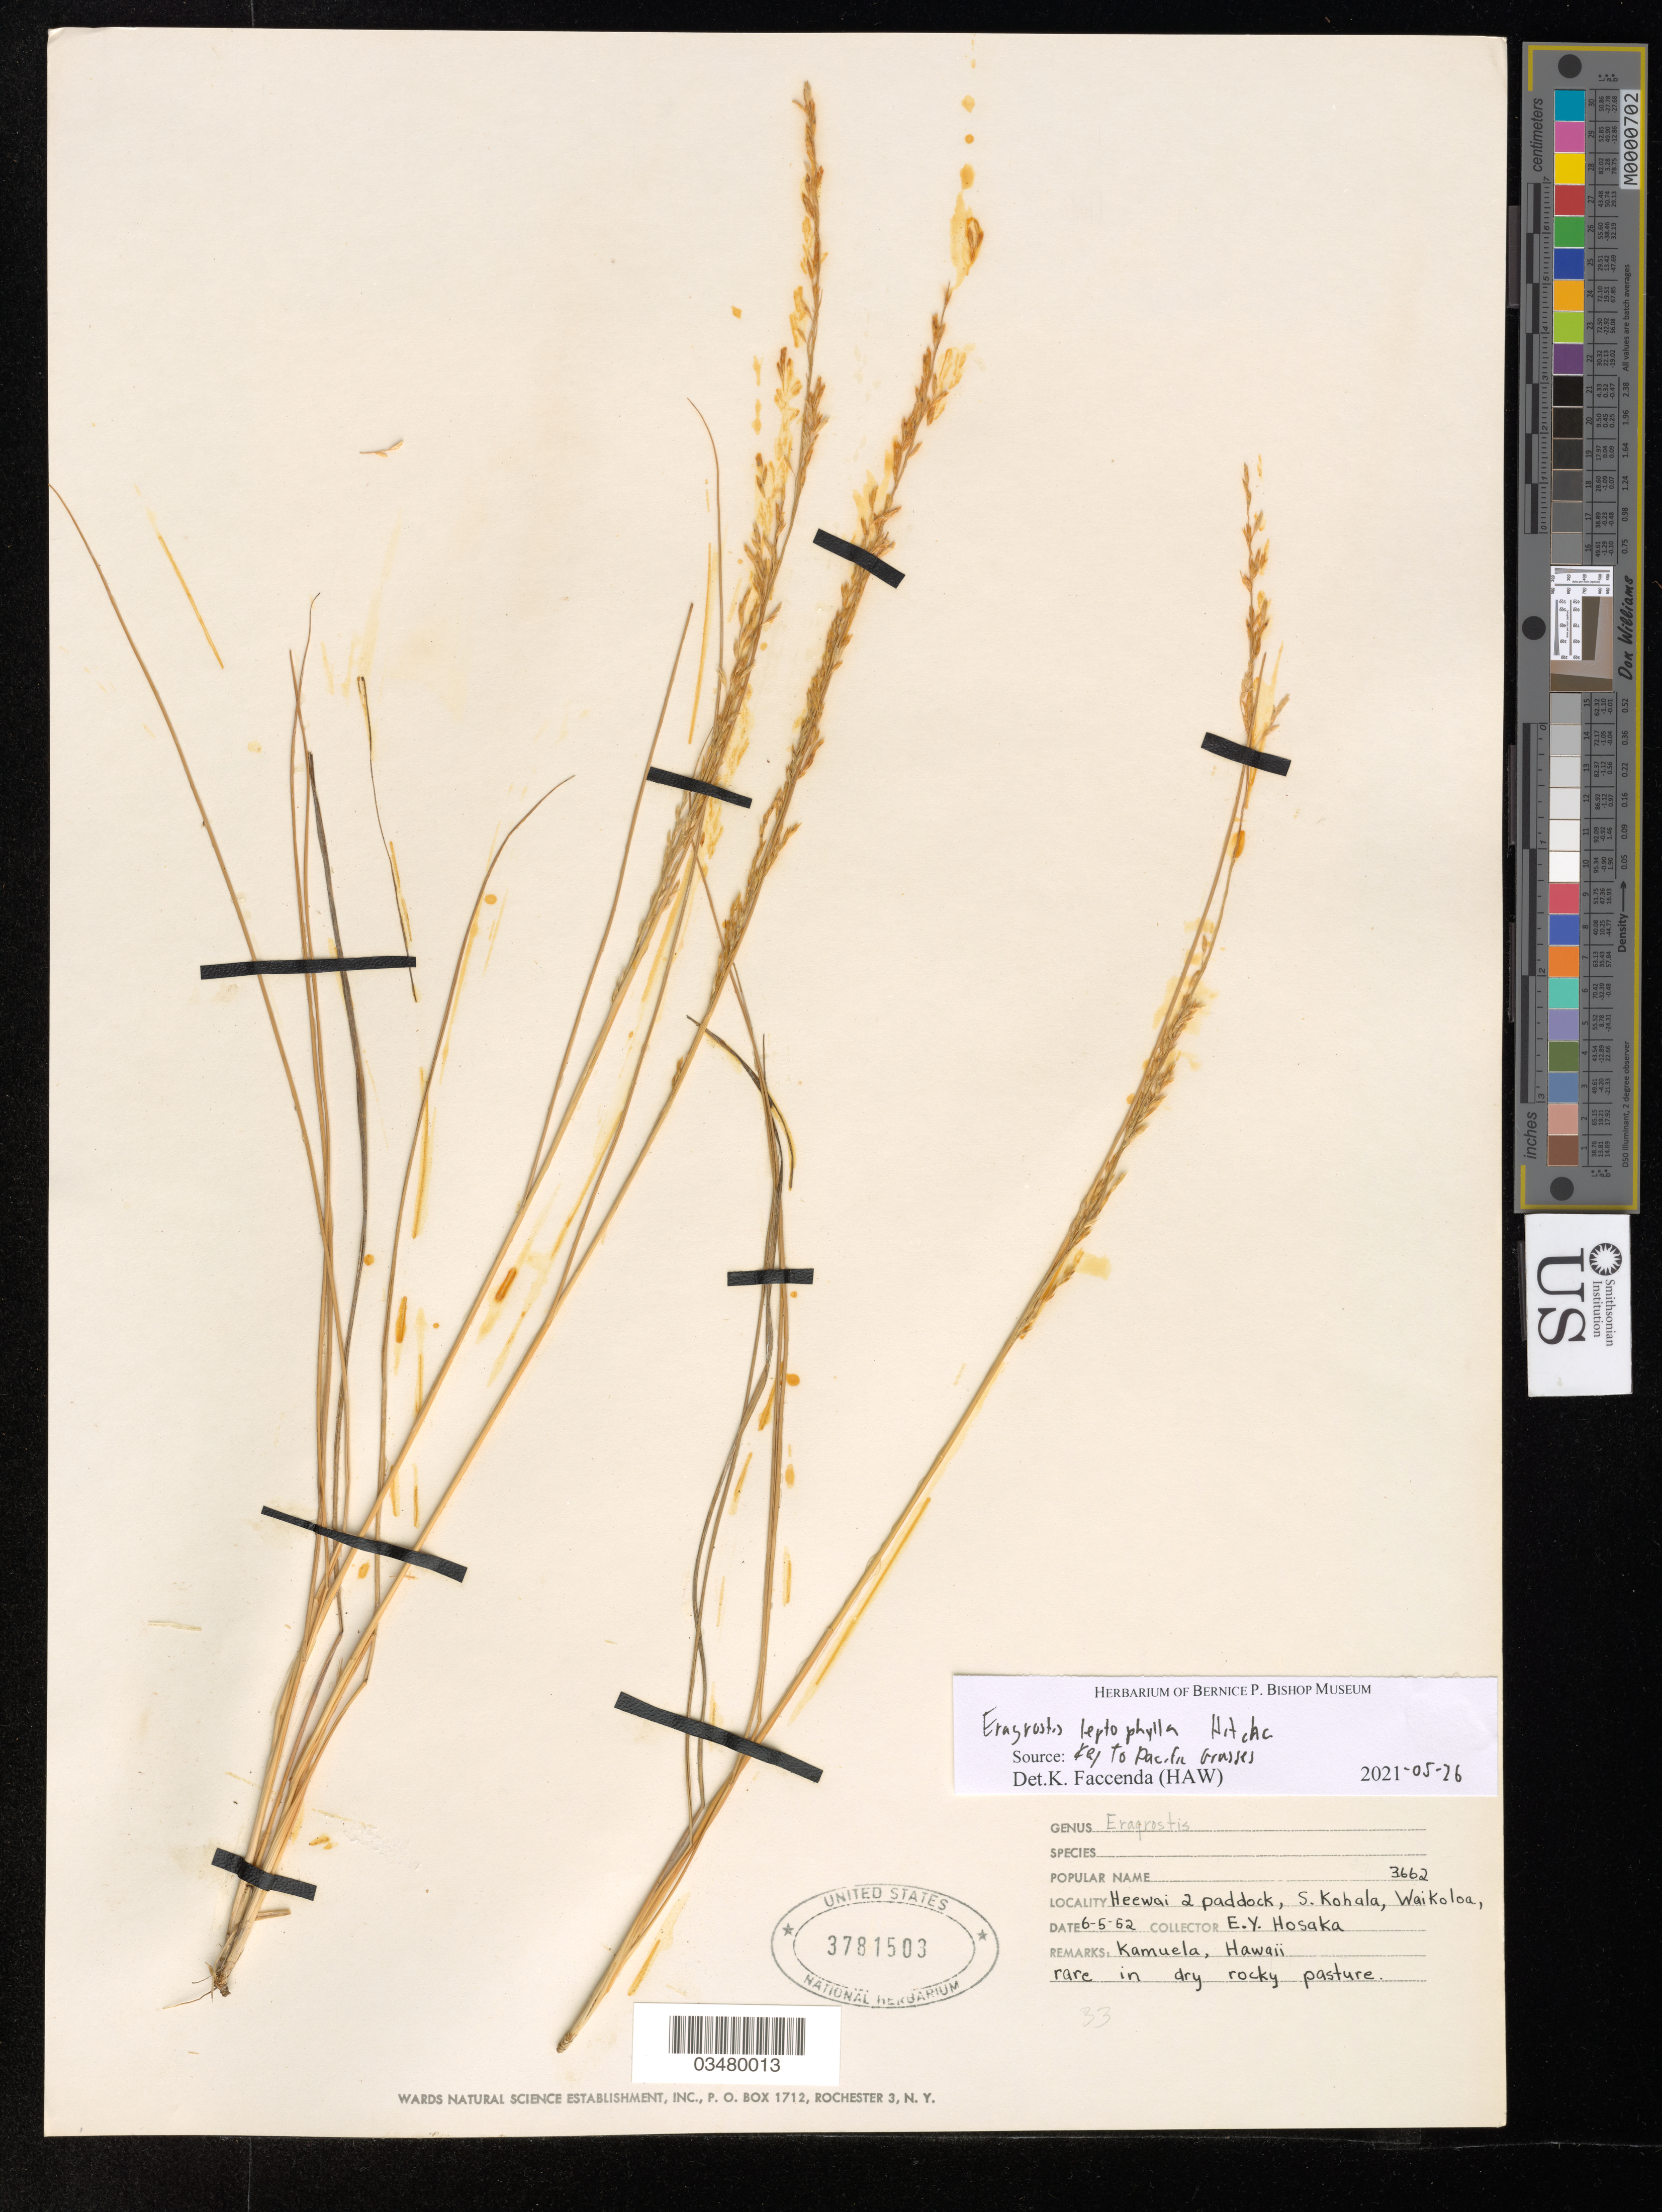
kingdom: Plantae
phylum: Tracheophyta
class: Liliopsida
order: Poales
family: Poaceae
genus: Eragrostis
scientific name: Eragrostis leptophylla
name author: Hitchc.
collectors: E. Y. Hosaka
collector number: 3662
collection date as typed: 5 Jun 1952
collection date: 1952-06-05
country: United States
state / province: Hawaii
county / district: Hawaii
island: Hawaii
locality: S Kohala, Waikoloa, Keamoku, Heewai 2 paddock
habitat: Dry, rocky pasture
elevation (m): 914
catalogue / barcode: US 3781503